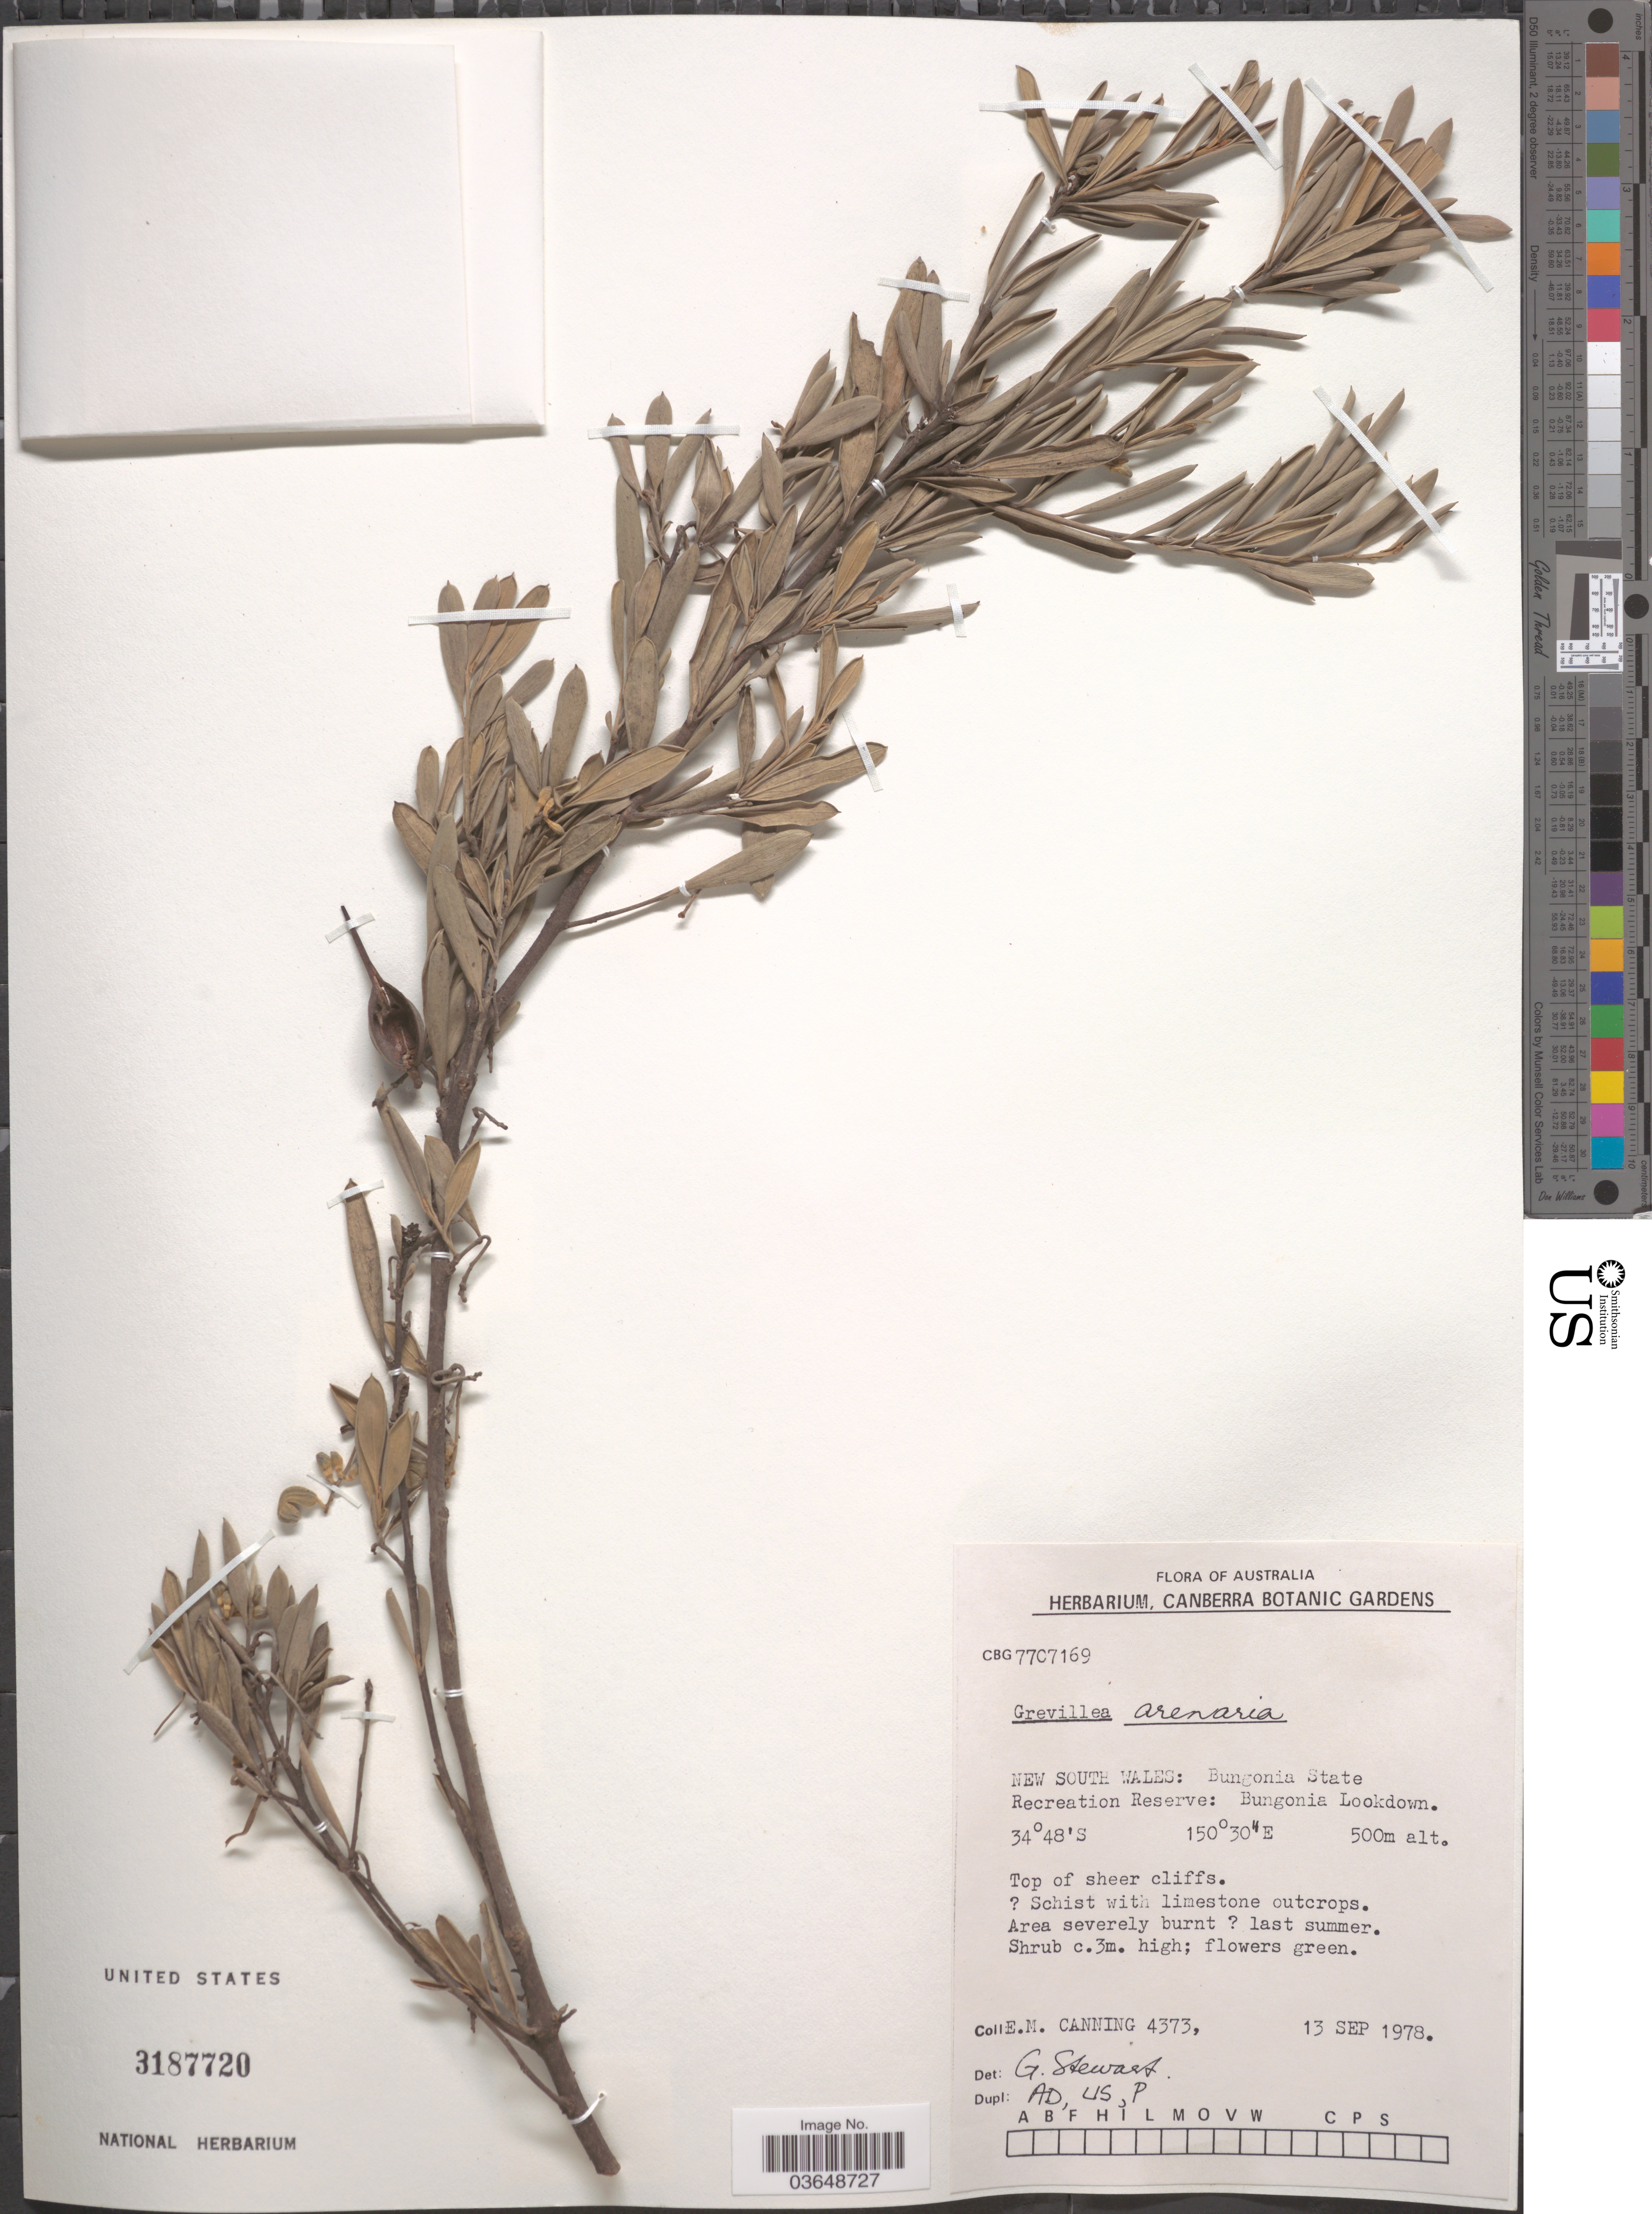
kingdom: Plantae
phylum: Tracheophyta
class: Magnoliopsida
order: Proteales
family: Proteaceae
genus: Grevillea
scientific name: Grevillea arenaria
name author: R. Br.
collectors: E. Canning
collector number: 4373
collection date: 1978-09-13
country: Australia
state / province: New South Wales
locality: Bungonia State, Recreation Reserve: Bungonia Lookdown.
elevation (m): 500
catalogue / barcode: US 3187720